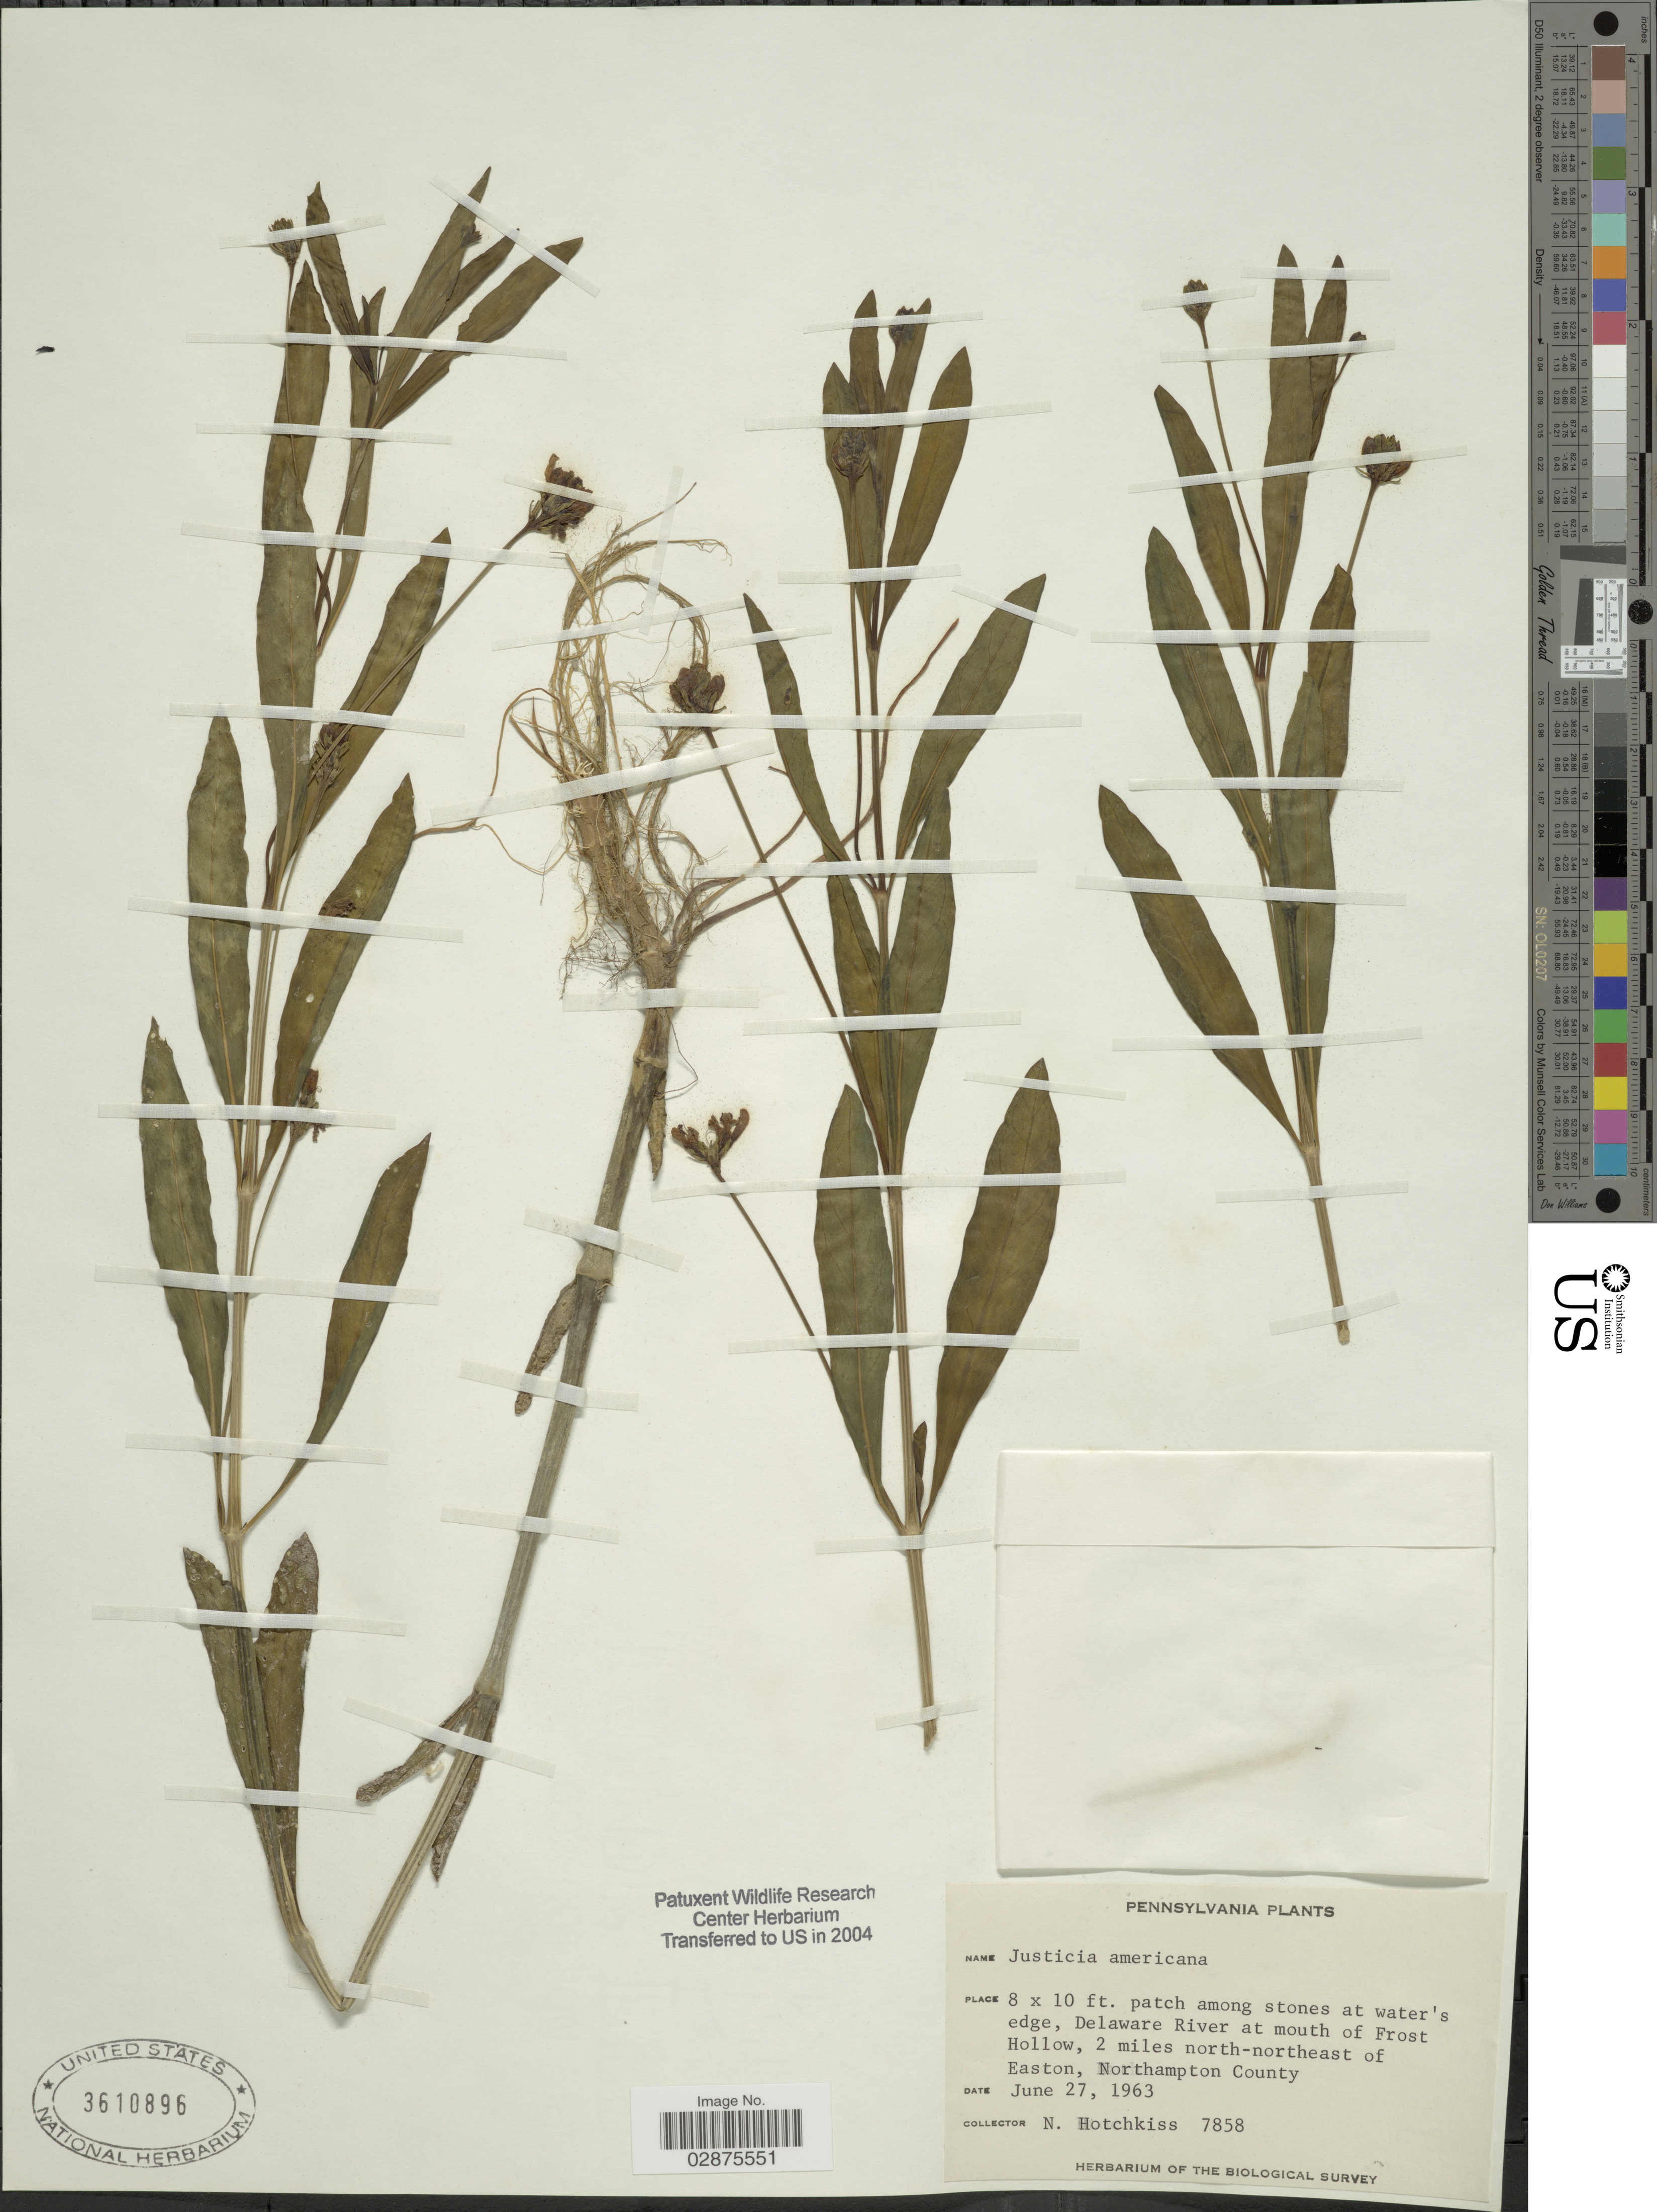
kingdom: Plantae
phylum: Tracheophyta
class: Magnoliopsida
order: Lamiales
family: Acanthaceae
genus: Justicia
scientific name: Justicia americana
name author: (L.) Vahl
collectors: N. Hotchkiss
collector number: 7858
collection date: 1963-06-27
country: United States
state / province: Pennsylvania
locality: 8 [Foreign script] 10 ft. patch among stones at water's edge, Delaware River at mouth of Frost Hollow, 2 miles north-northeast of Easton, Northampton County.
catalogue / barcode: US 3610896